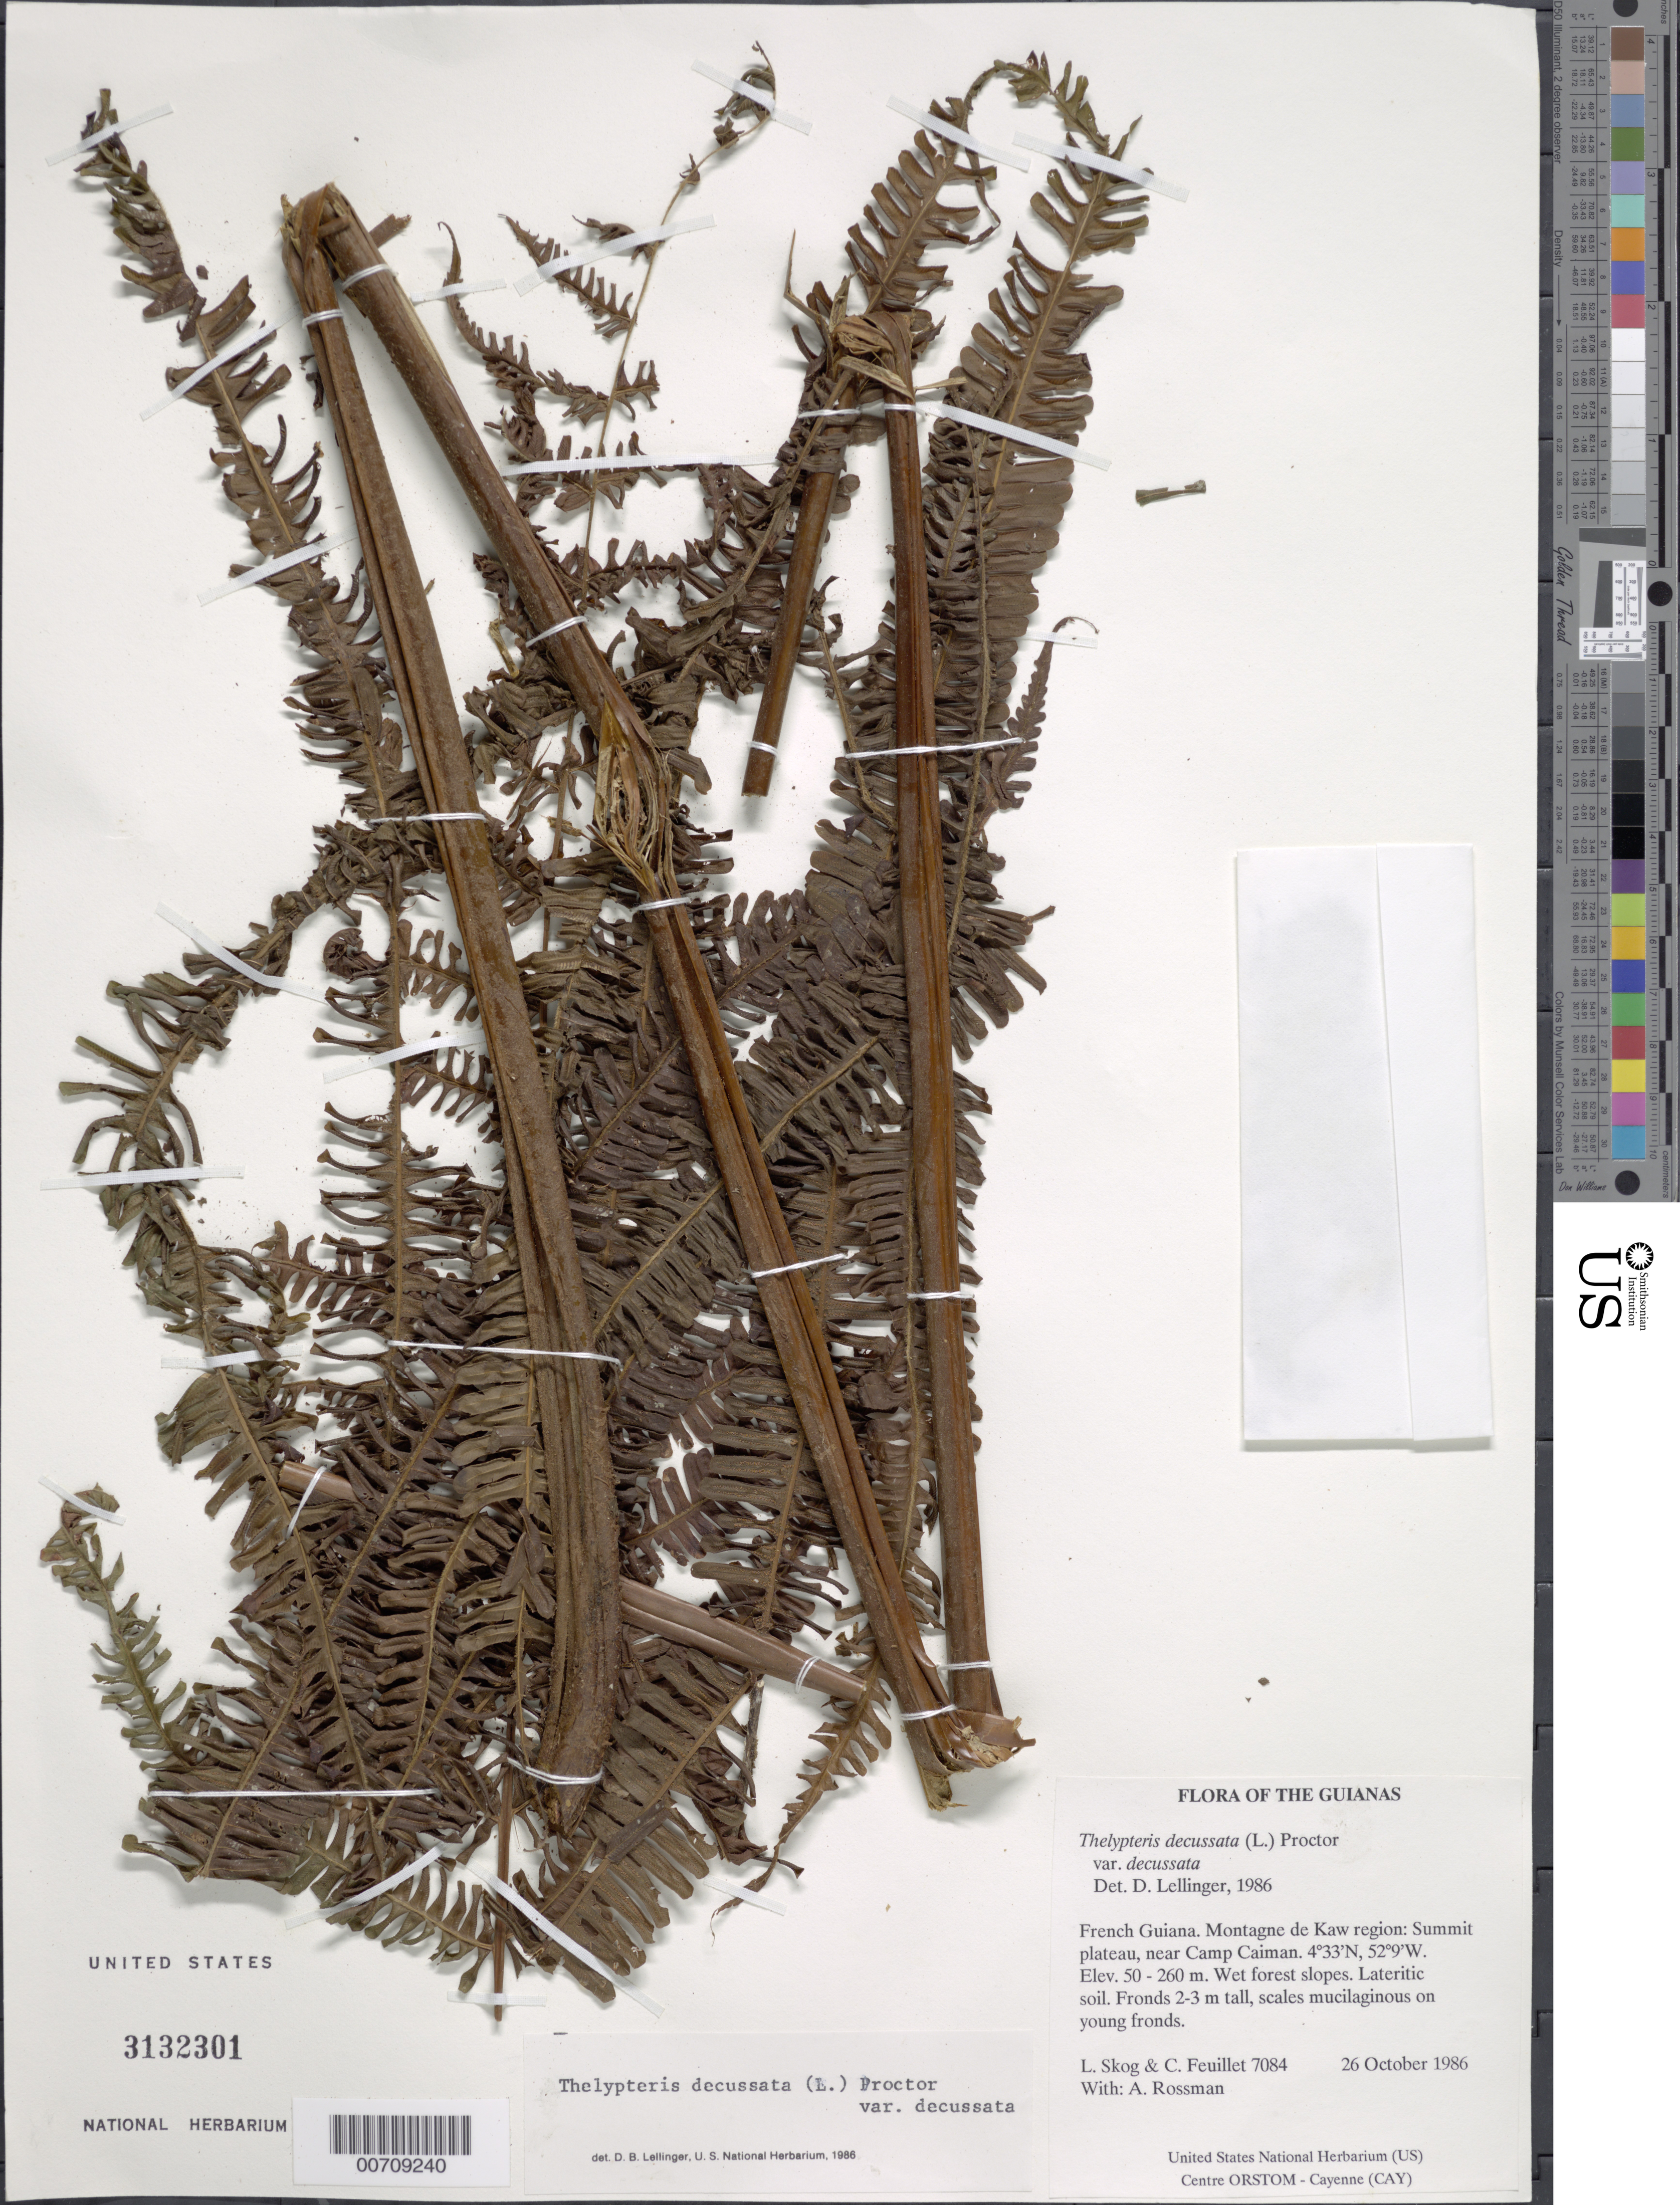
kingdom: Plantae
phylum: Tracheophyta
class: Polypodiopsida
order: Polypodiales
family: Thelypteridaceae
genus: Steiropteris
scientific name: Steiropteris decussata var. decussata (L.) comb. nov., ined. 2015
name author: (L.)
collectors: L. E. Skog, C. Feuillet & A. Rossman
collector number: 7084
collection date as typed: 26 October 1986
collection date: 1986-10-26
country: French Guiana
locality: Montagne de Kaw. Summit plateau, near Camp Caiman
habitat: Wet forest slopes. Lateritic soil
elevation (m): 50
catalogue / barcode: US 3132301